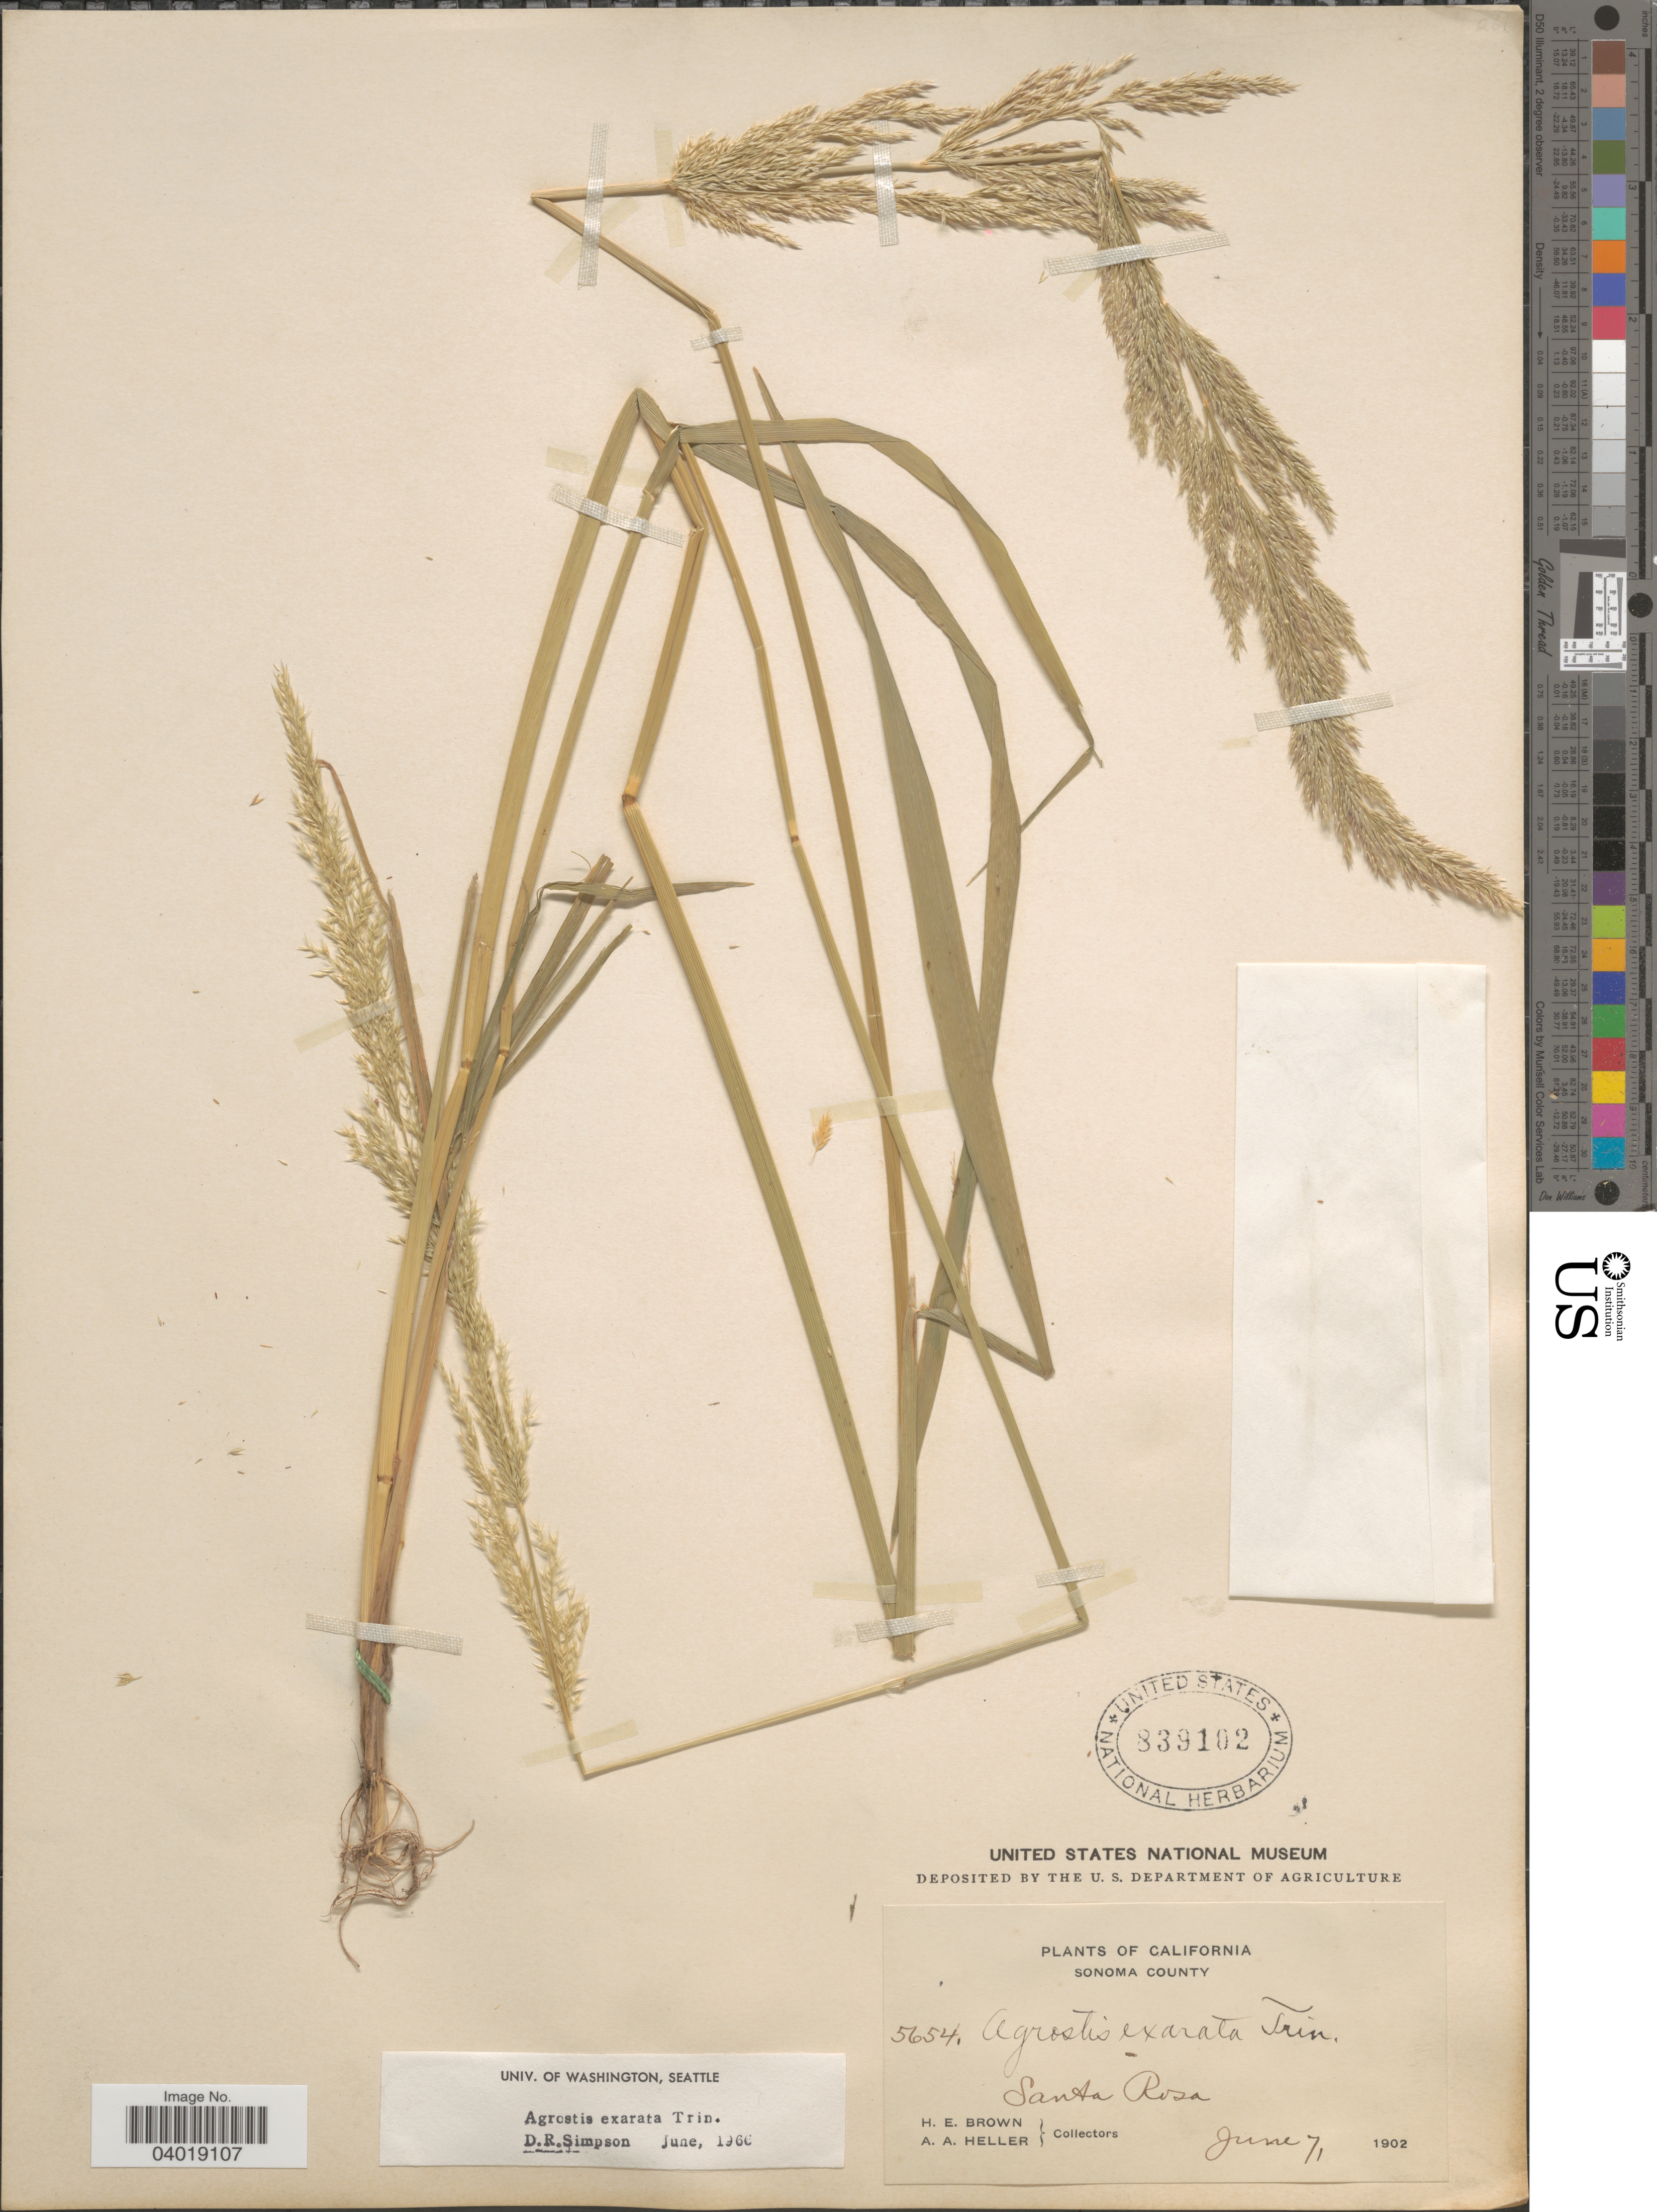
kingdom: Plantae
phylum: Tracheophyta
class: Liliopsida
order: Poales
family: Poaceae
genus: Agrostis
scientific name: Agrostis exarata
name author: Trin.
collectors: H. E. Brown & A. A. Heller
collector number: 5654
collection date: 1902-06-07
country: United States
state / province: California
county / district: Sonoma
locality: Sonoma County. Santa Rosa.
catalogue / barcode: US 839102